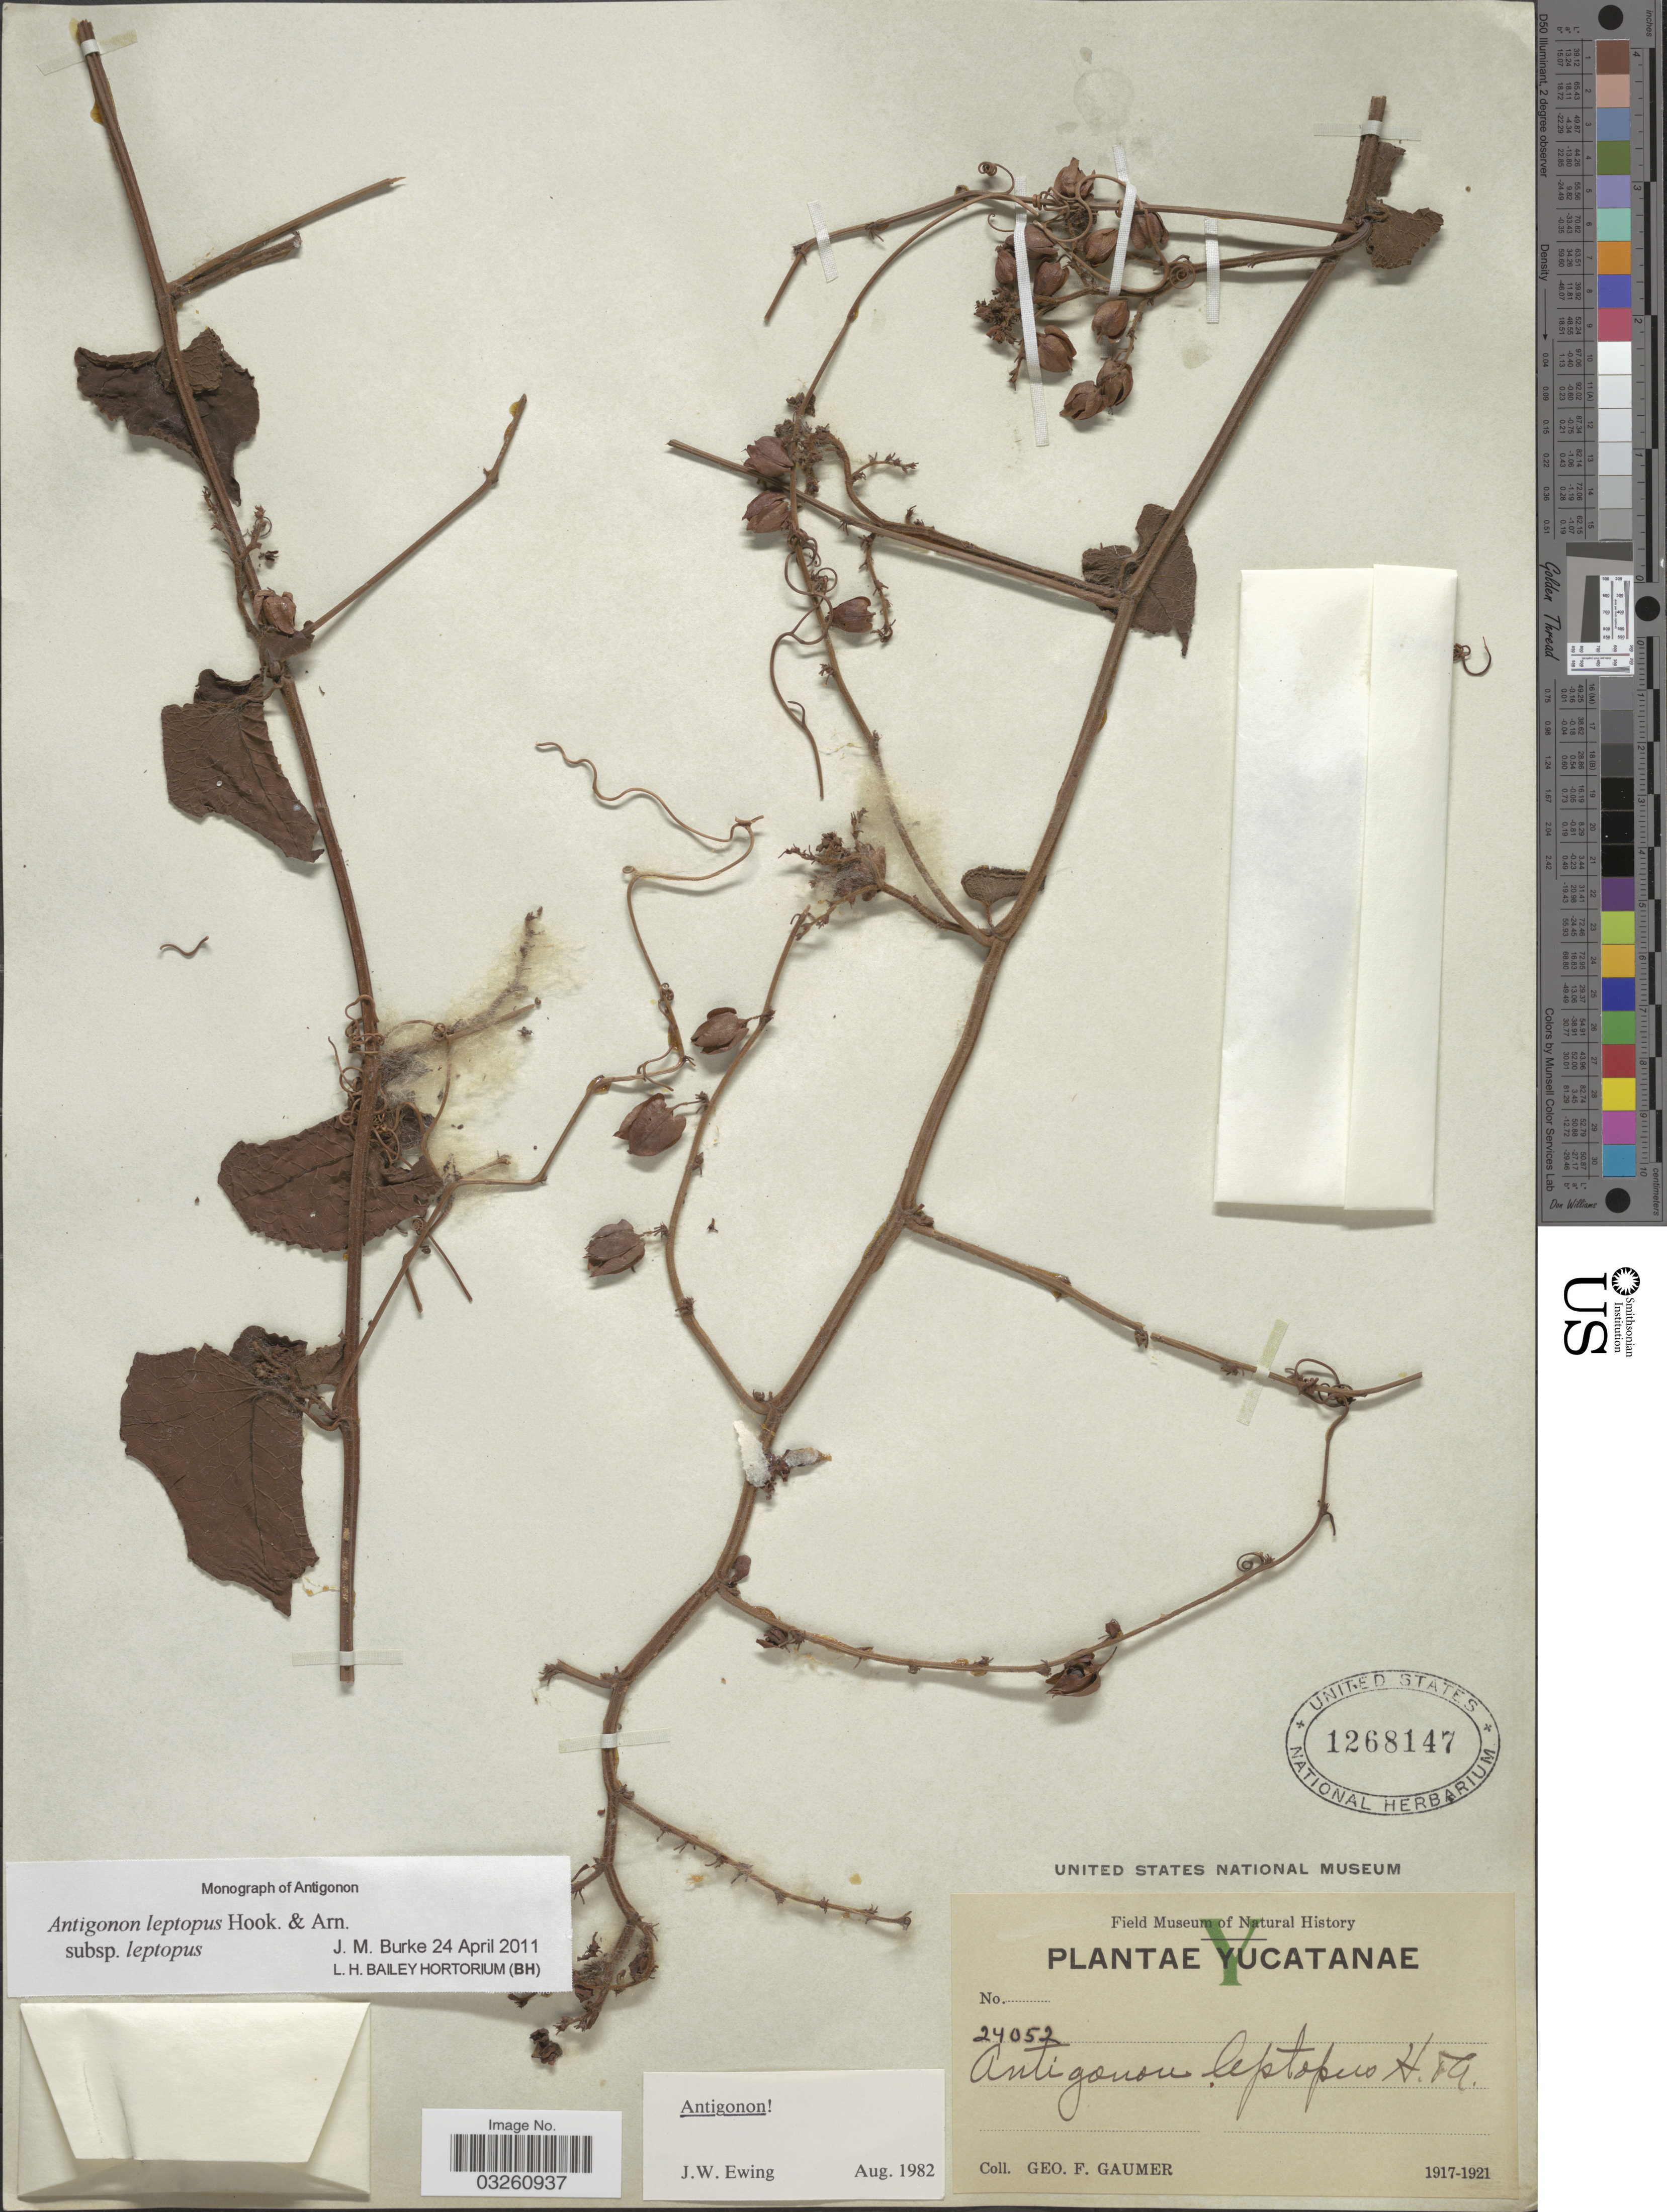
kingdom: Plantae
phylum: Tracheophyta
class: Magnoliopsida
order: Caryophyllales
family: Polygonaceae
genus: Antigonon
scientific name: Antigonon leptopus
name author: Hook. & Arn.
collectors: G. F. Gaumer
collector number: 24052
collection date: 1917/1921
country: Mexico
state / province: Yucatán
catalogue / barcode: US 1268147